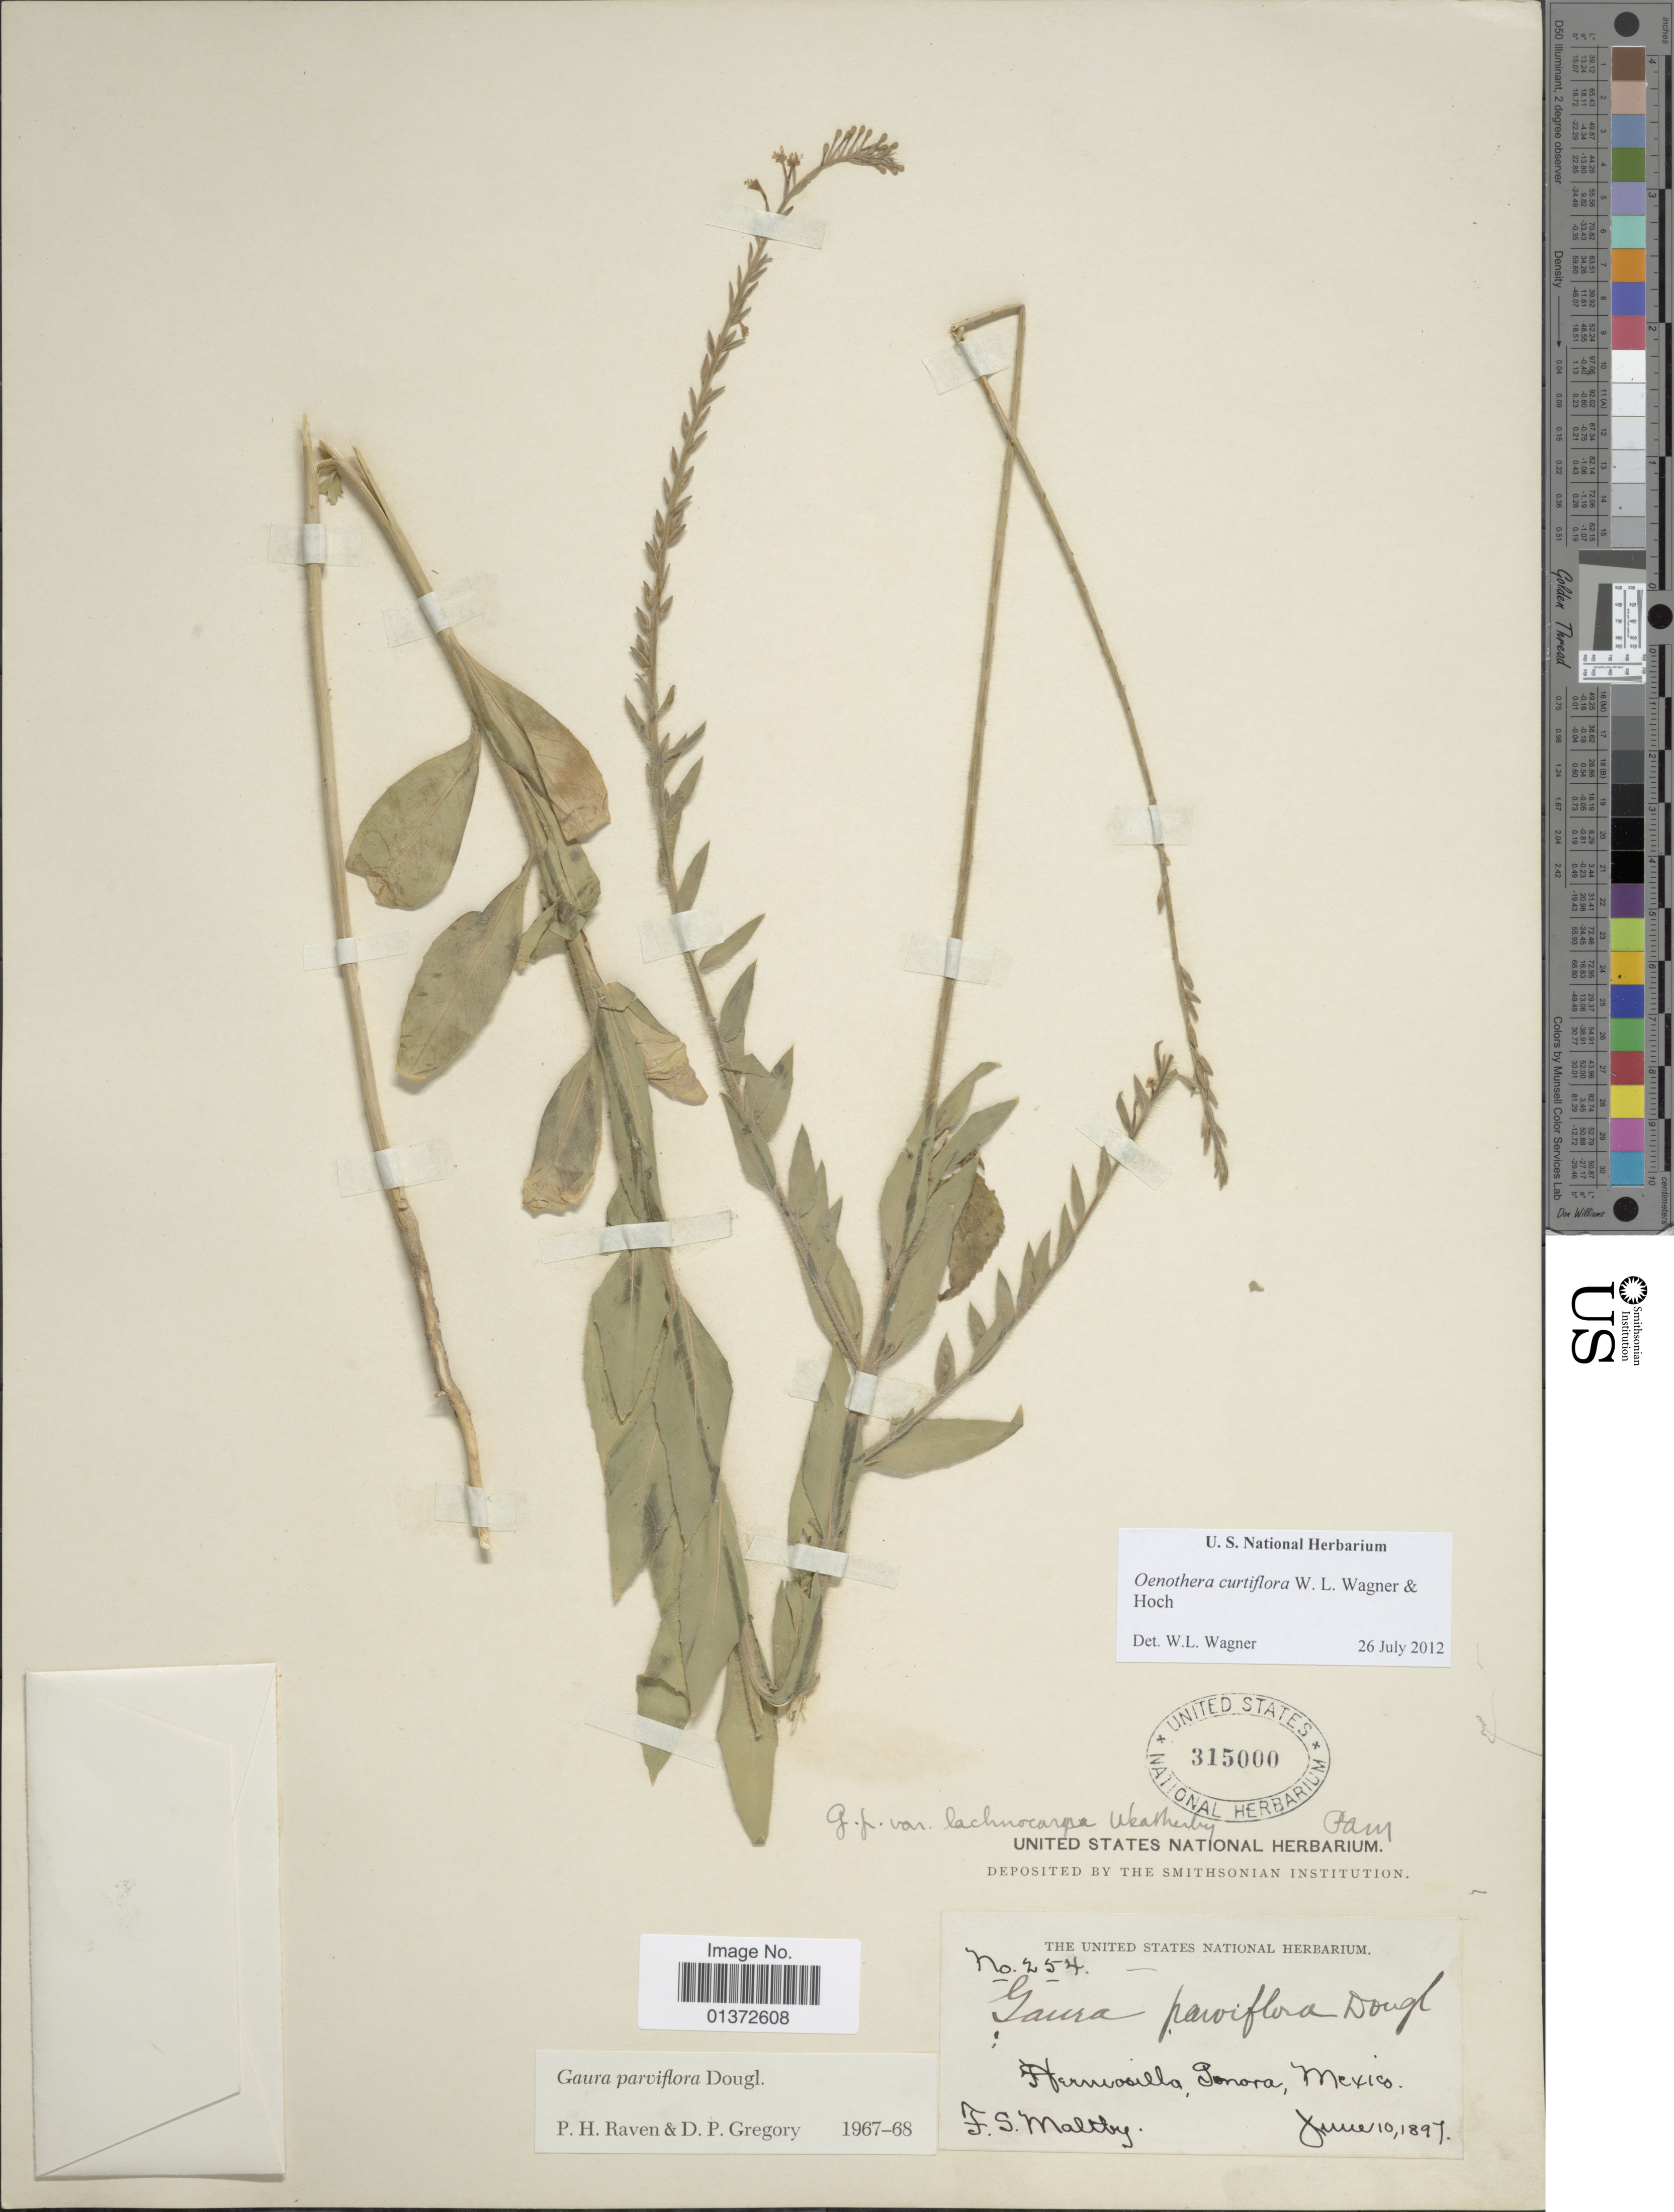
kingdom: Plantae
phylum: Tracheophyta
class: Magnoliopsida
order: Myrtales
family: Onagraceae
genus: Oenothera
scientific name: Oenothera curtiflora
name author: W.L. Wagner & Hoch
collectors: F. S. Maltby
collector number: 254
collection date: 1897-06-10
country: Mexico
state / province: Sonora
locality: Hermosilla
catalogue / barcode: US 315000